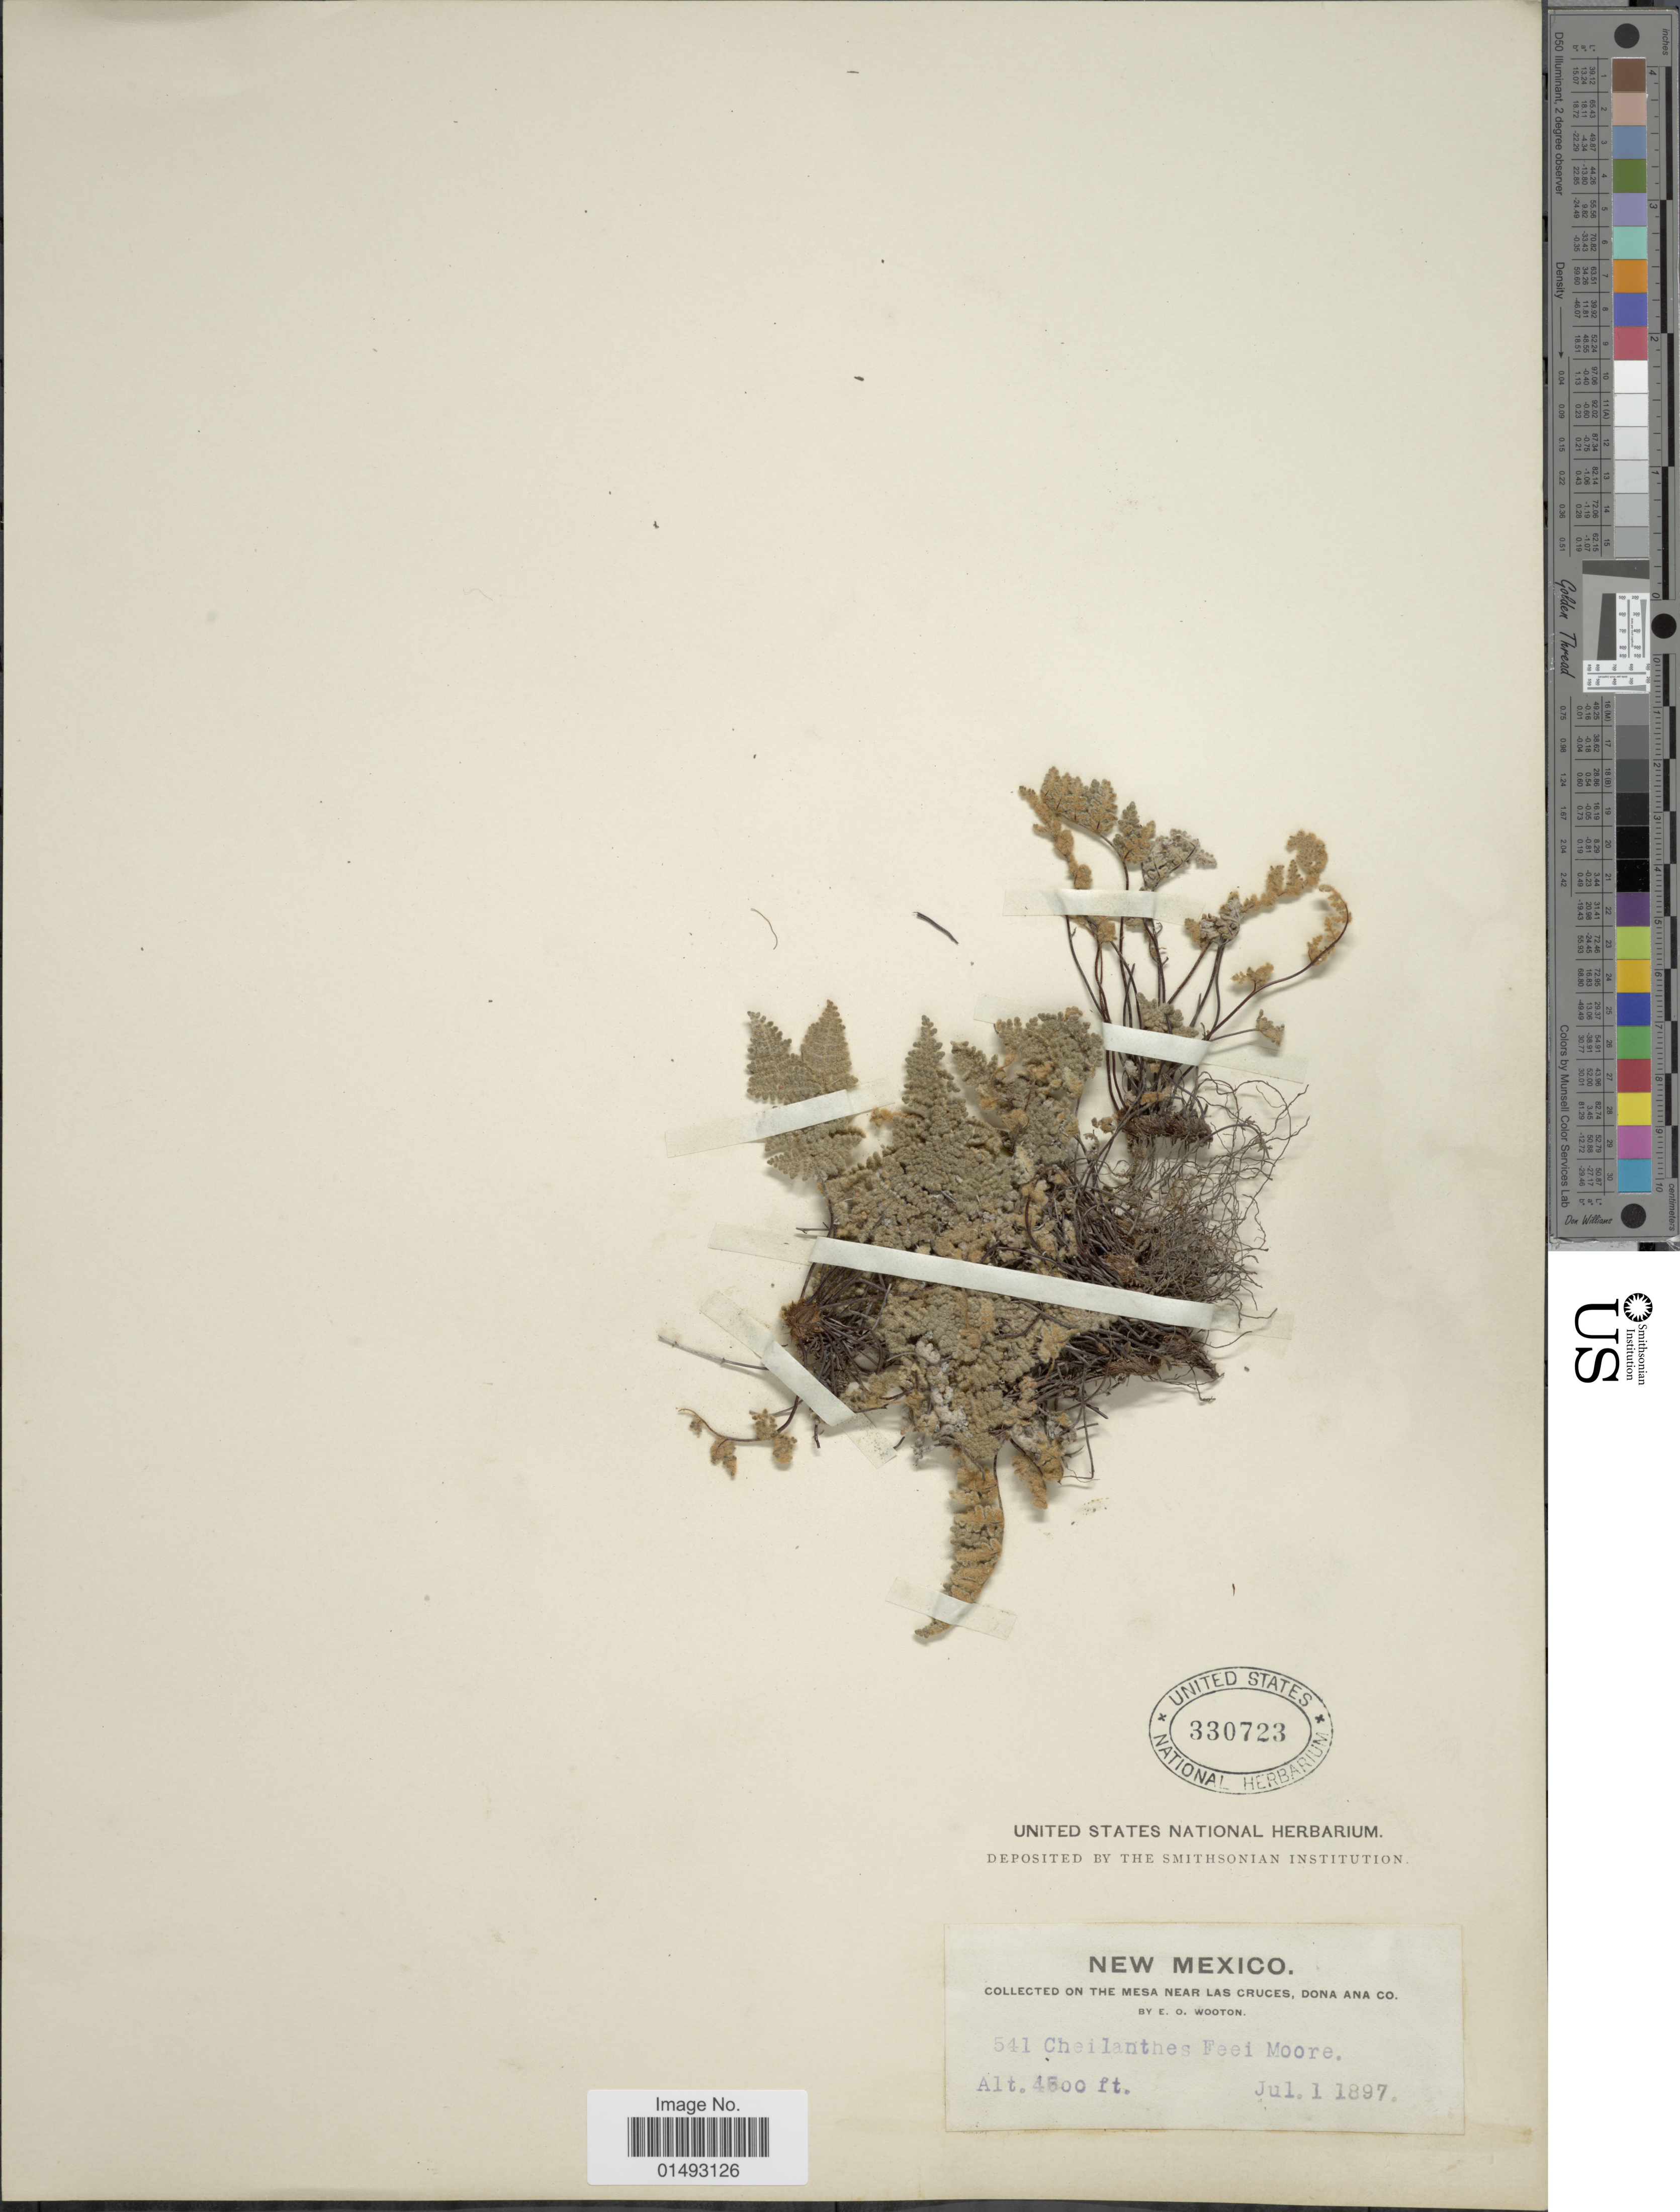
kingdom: Plantae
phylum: Tracheophyta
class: Polypodiopsida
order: Polypodiales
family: Pteridaceae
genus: Myriopteris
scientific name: Myriopteris gracilis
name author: Fée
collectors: E. O. Wooton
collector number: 541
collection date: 1897-07-01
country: United States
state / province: New Mexico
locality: On the Mesa near Las Cruces, Dona Ana Co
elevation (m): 1372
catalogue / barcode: US 330723